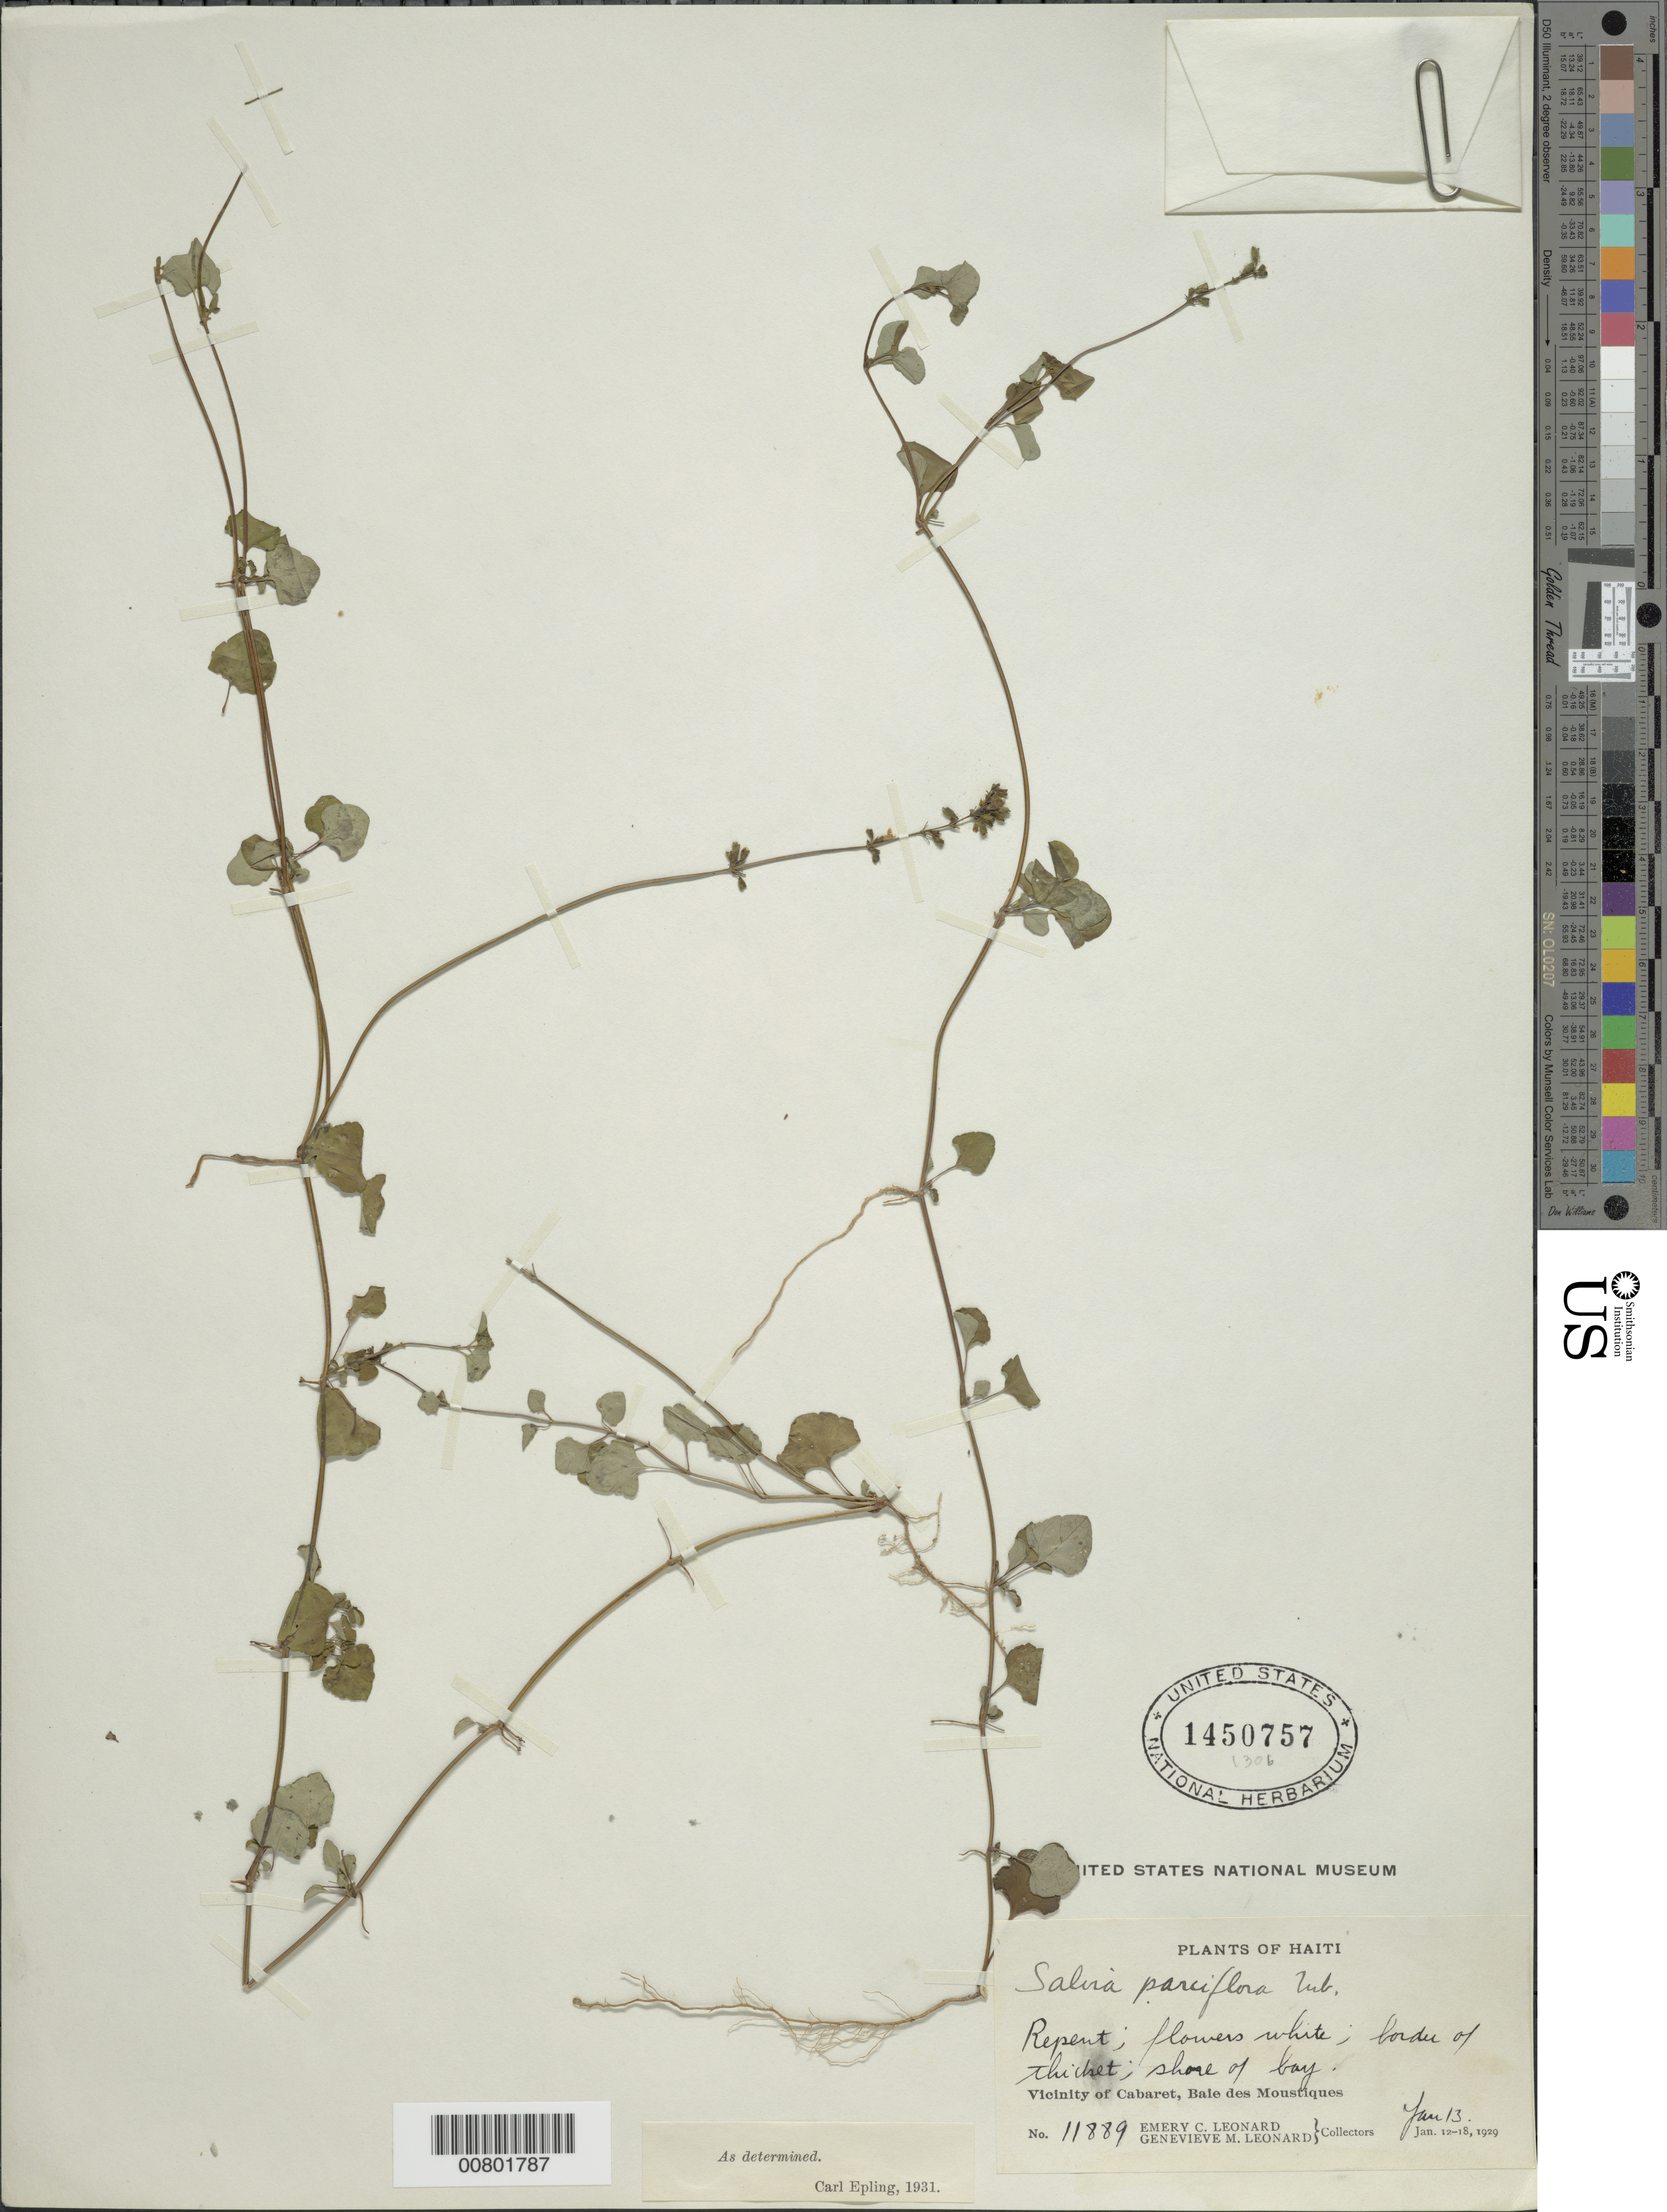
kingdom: Plantae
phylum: Tracheophyta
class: Magnoliopsida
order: Lamiales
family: Lamiaceae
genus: Salvia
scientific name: Salvia parciflora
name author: Urb.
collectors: E. C. Leonard & G. M. Leonard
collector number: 11889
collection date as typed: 13 Jan 1929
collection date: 1929-01-13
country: Haiti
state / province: Nord-Ouest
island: Hispaniola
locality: Vicinity of Cabaret, Baie des Moustiques, shore of bay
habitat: Border of thicket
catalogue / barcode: US 1450757